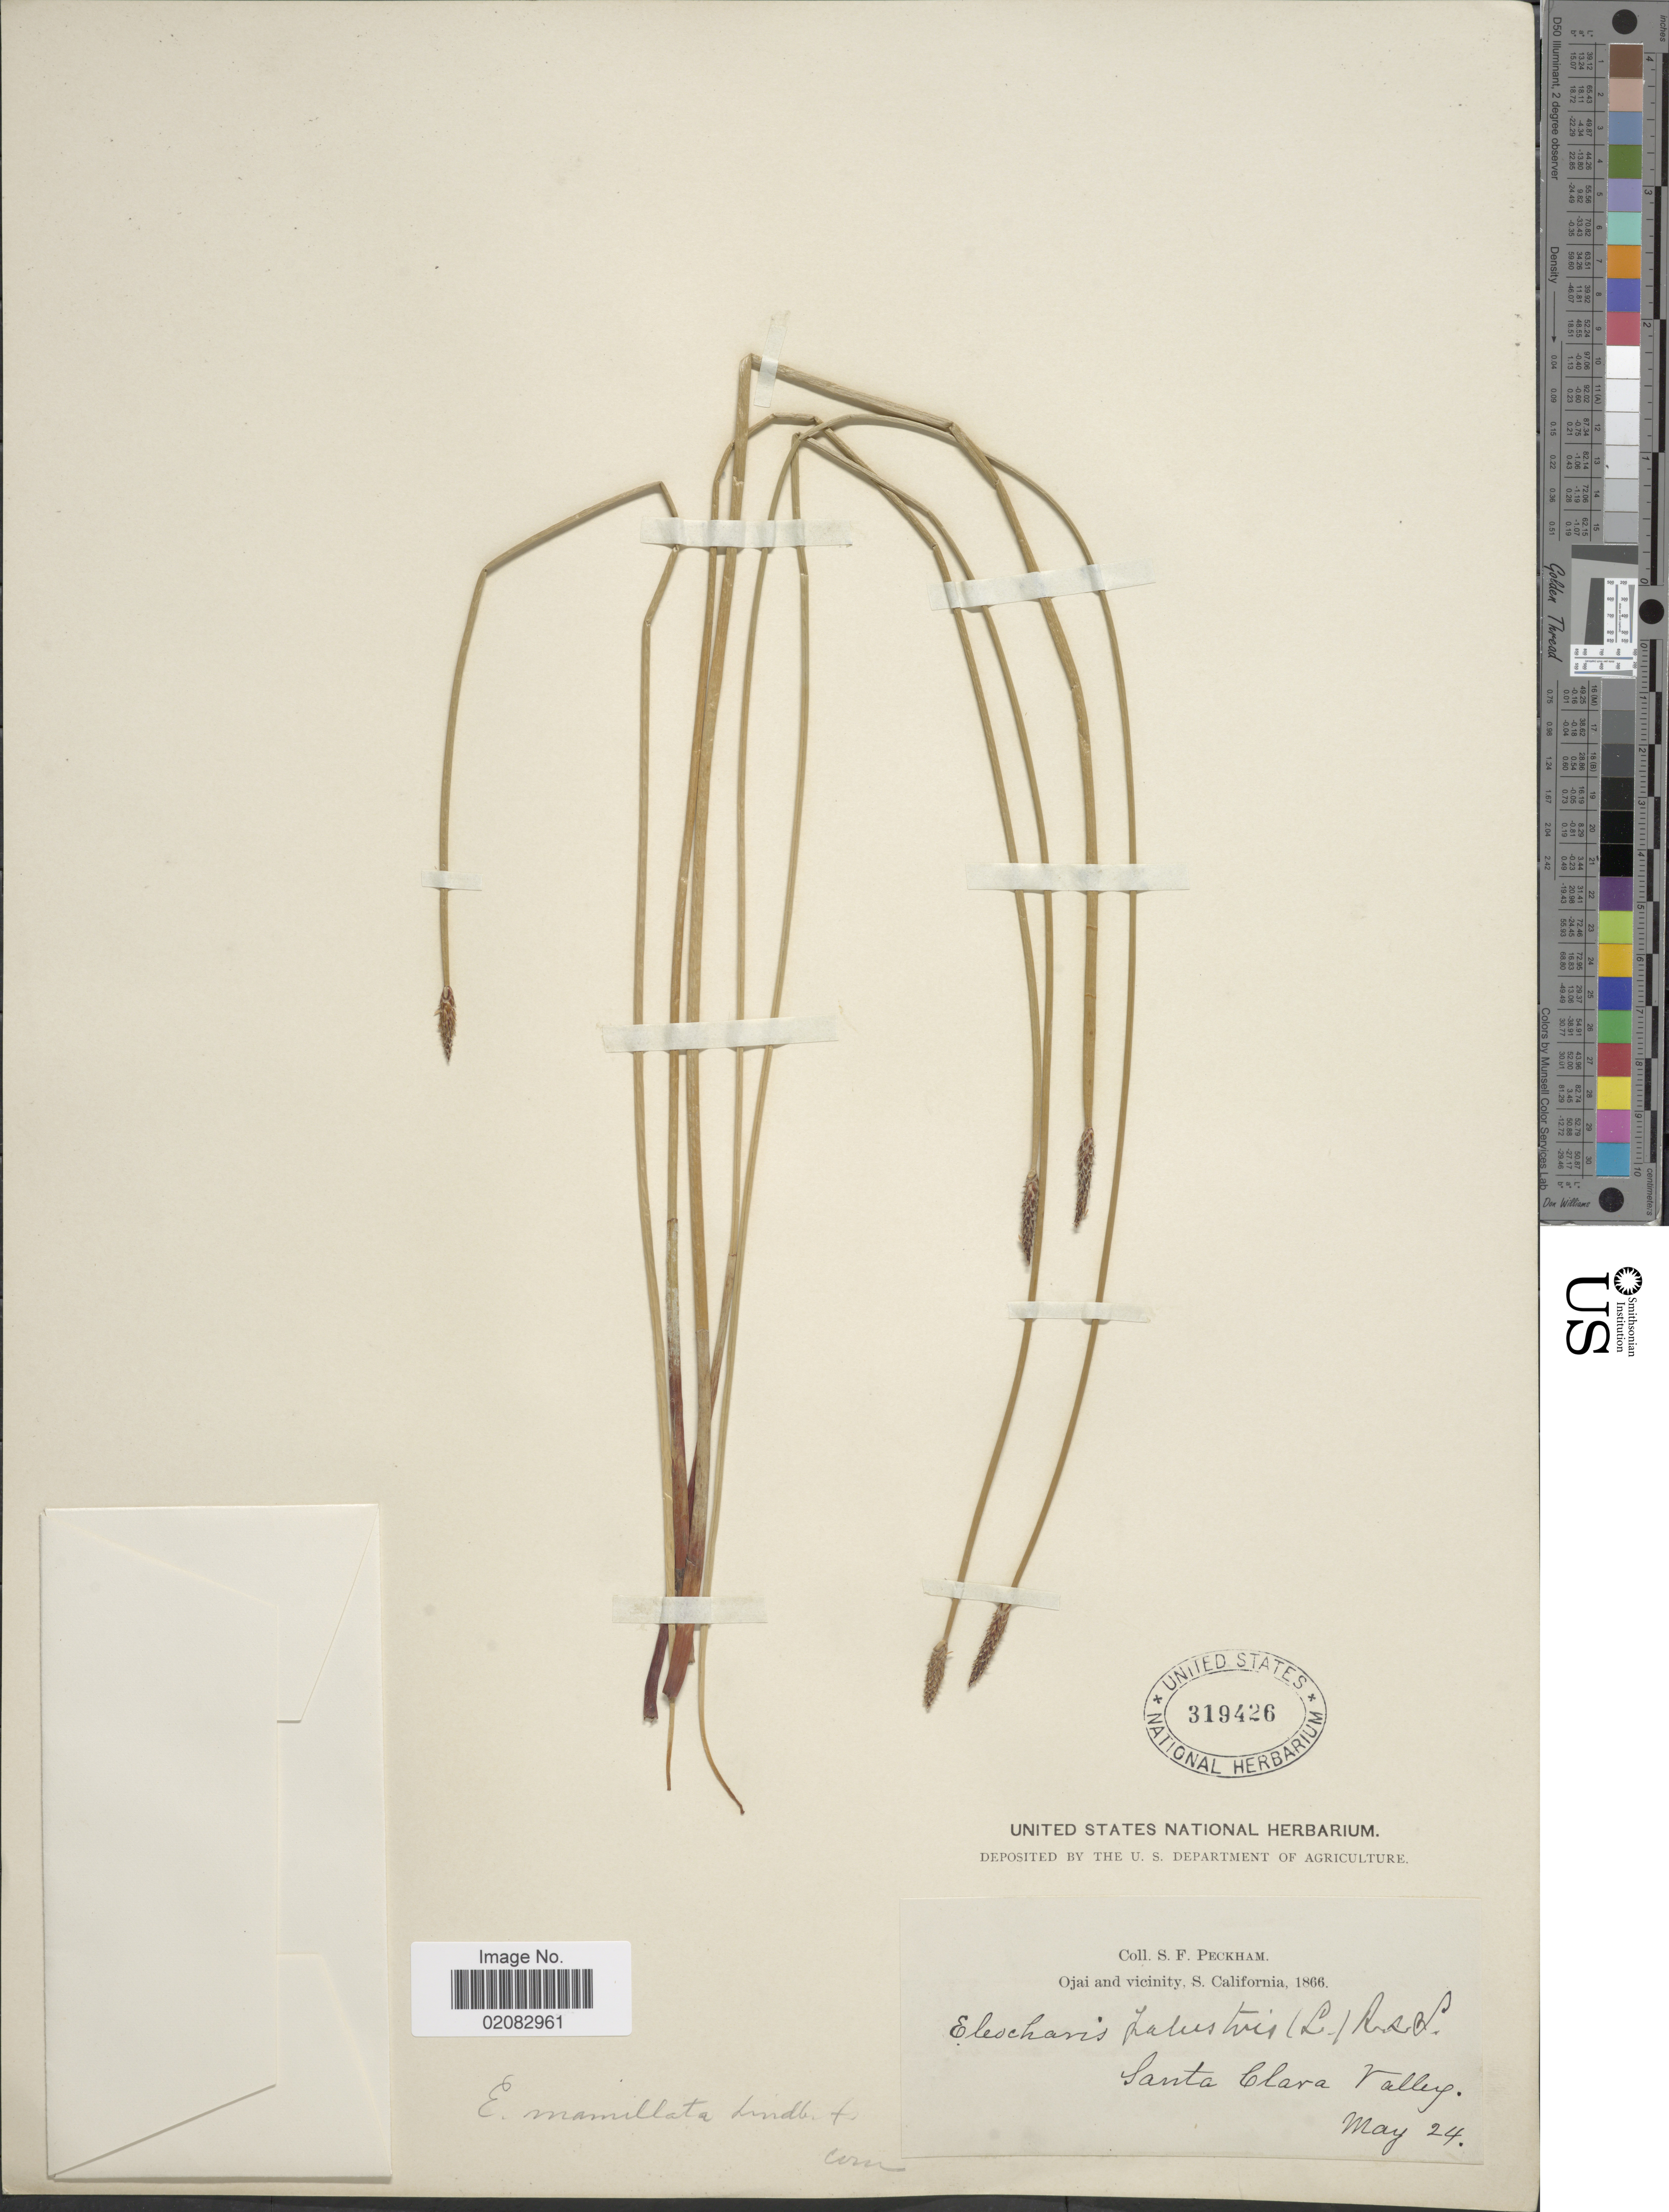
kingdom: Plantae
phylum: Tracheophyta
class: Liliopsida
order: Poales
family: Cyperaceae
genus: Eleocharis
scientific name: Eleocharis macrostachya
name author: Britton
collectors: S. Peckham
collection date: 1866-05-24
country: United States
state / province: California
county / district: Ventura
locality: Ojai and vicinity, S. California, Santa Clara Valley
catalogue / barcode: US 319426